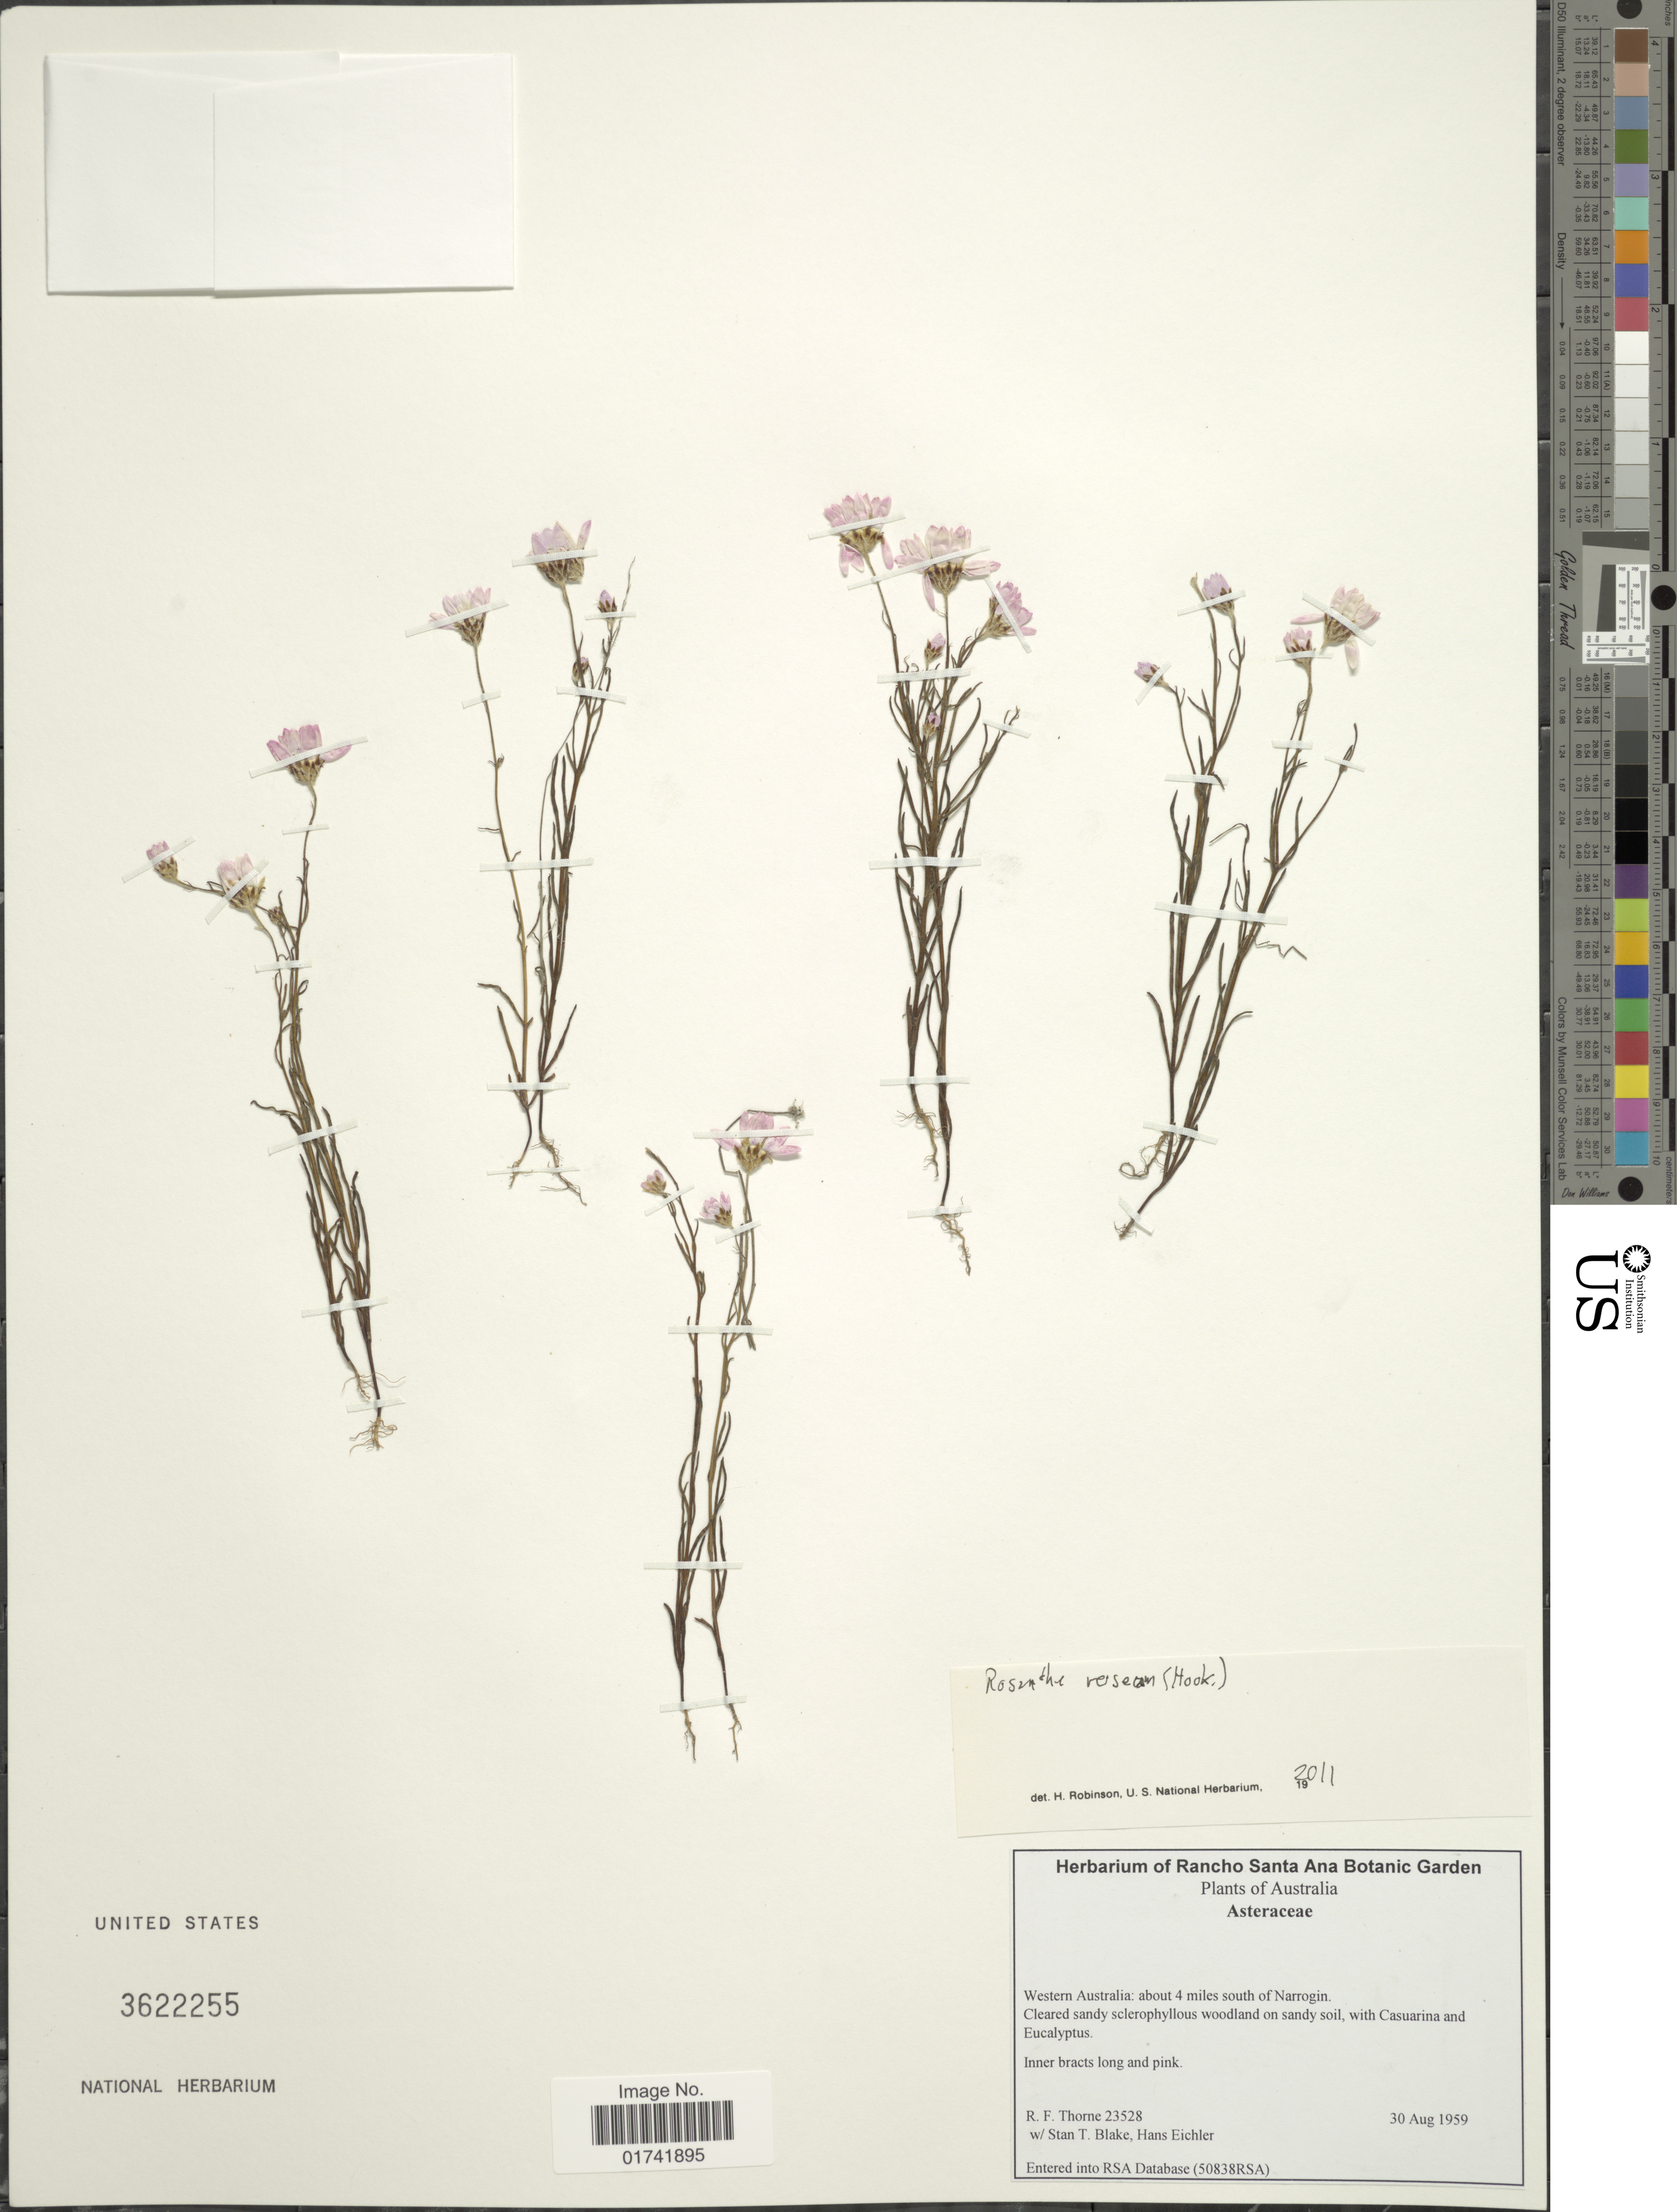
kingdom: Plantae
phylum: Tracheophyta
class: Magnoliopsida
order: Asterales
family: Asteraceae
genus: Helipterum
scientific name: Helipterum roseum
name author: Benth.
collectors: R. F. Thorne, S. T. Blake & H. Eichler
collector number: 23528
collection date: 1959-08-30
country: Australia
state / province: Western Australia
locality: About 4 miles south of Narrogin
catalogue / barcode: US 3622255